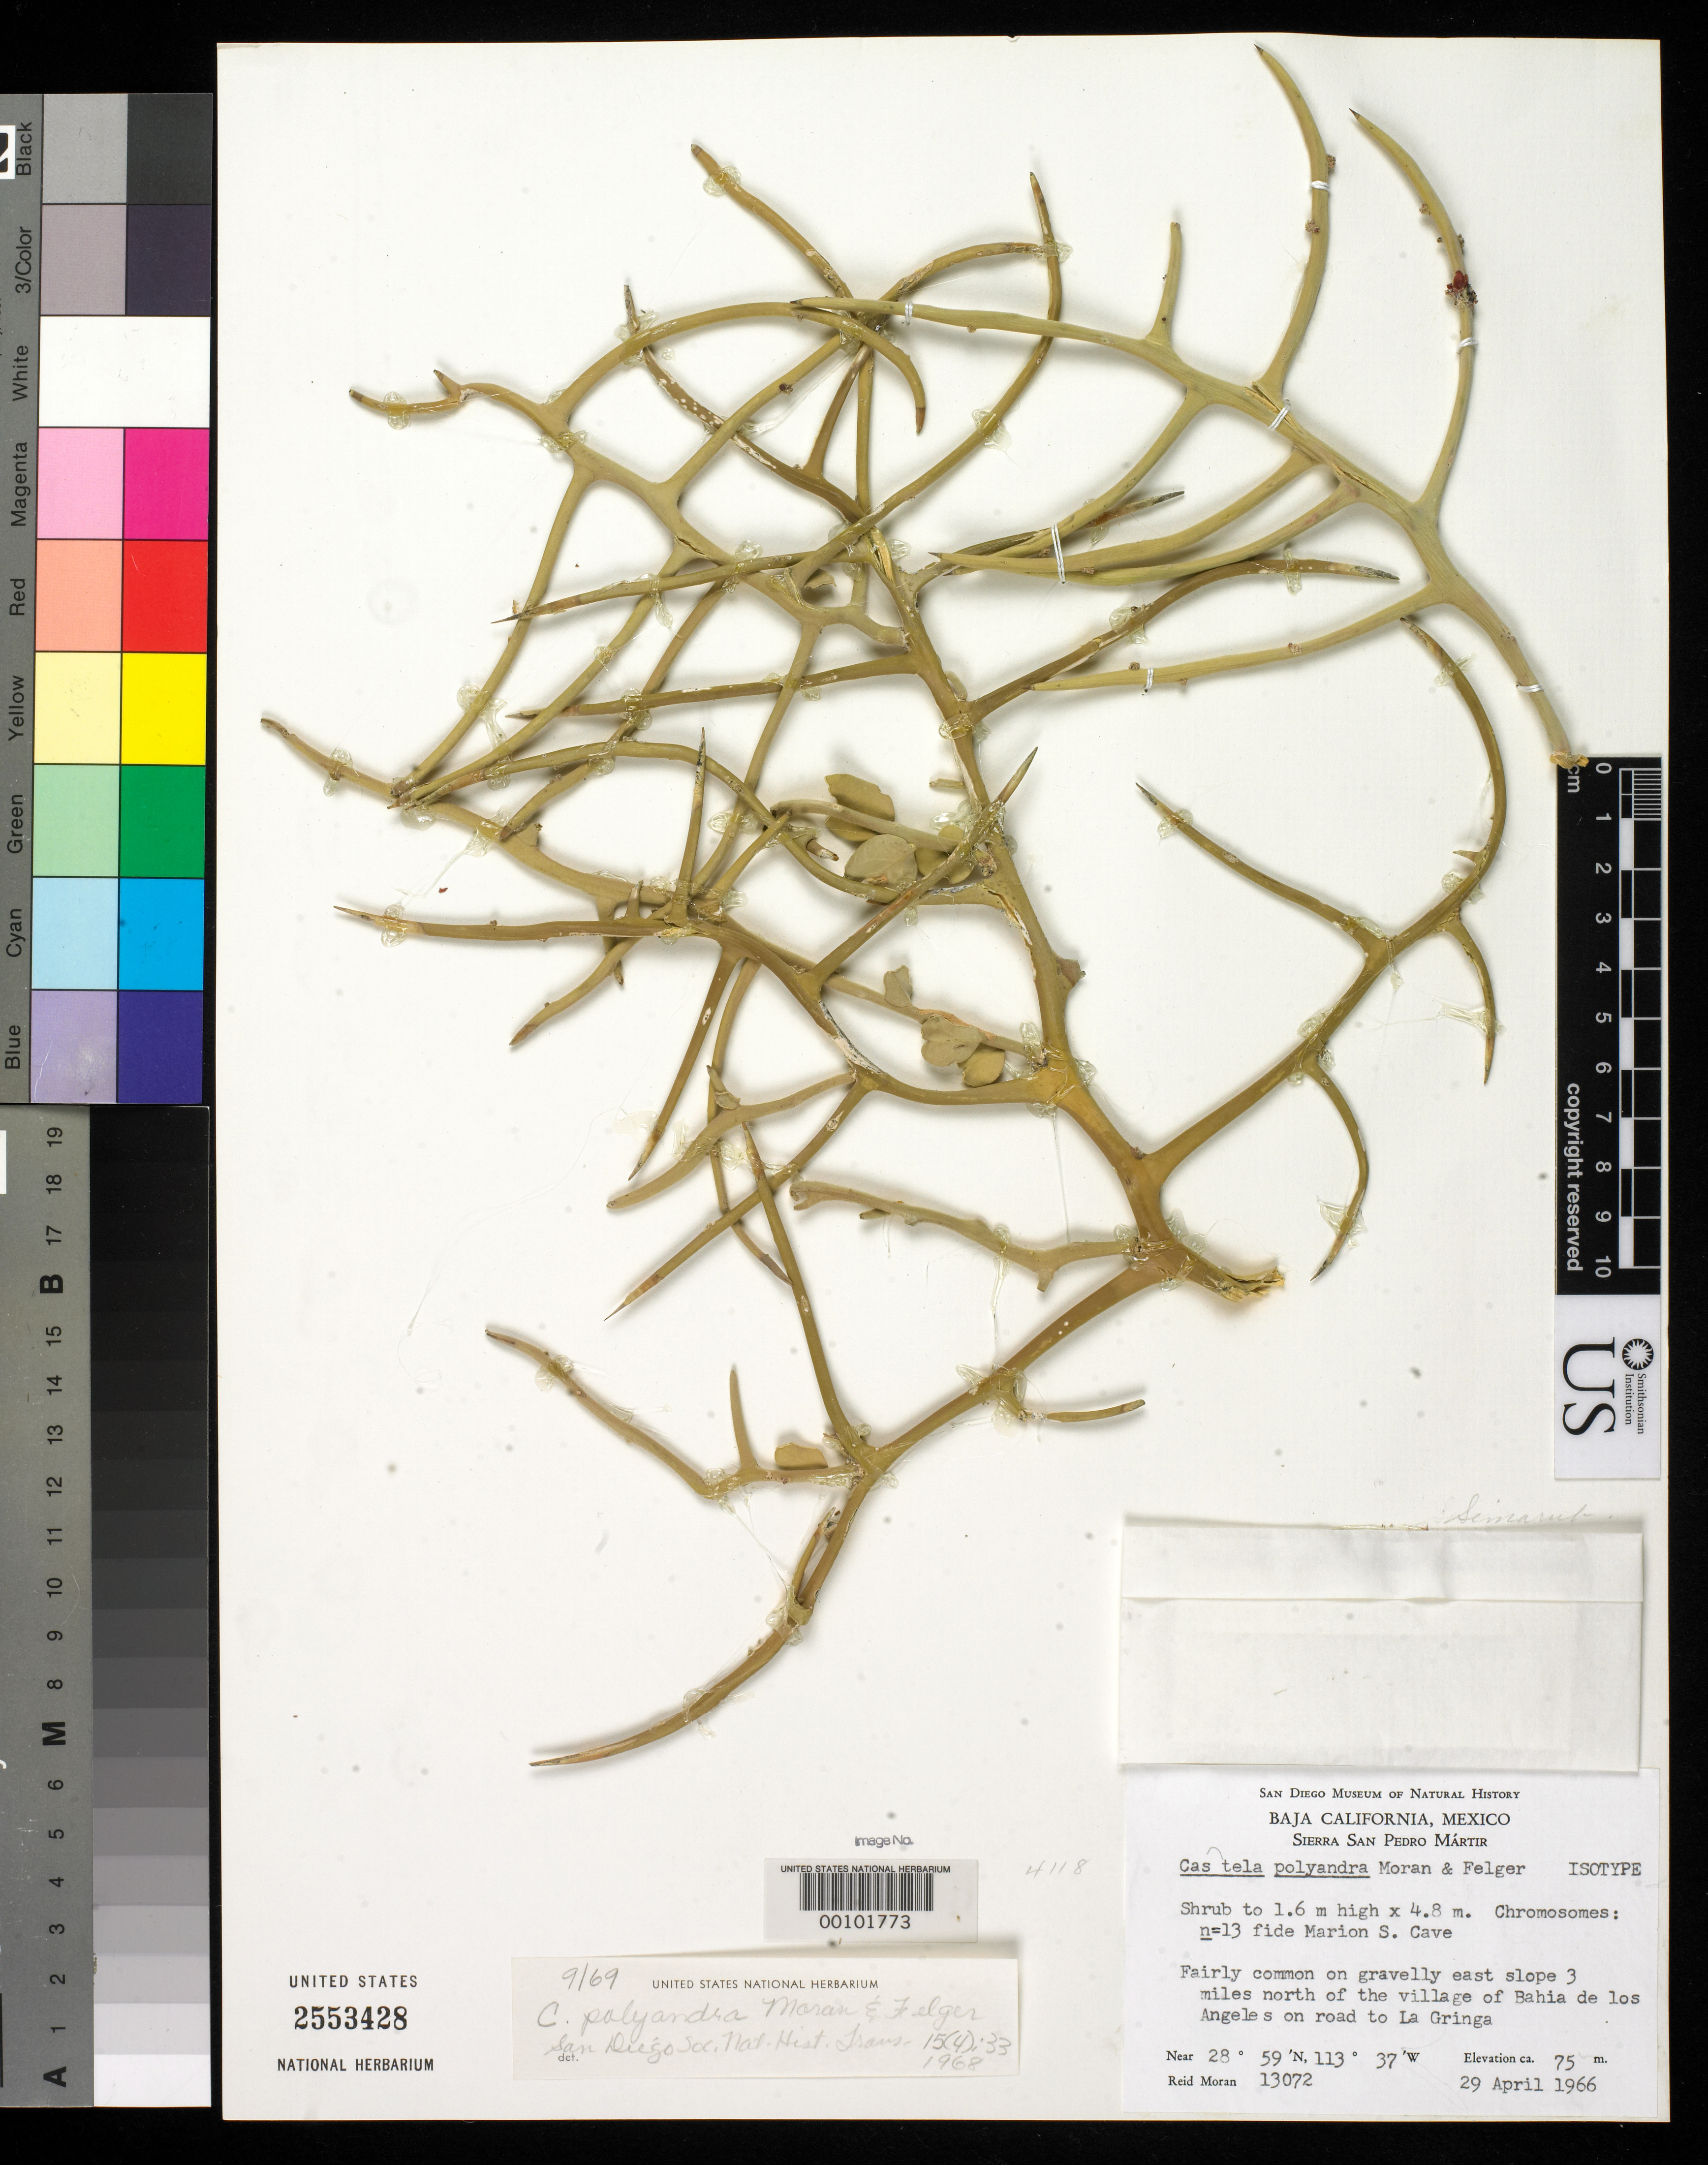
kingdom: Plantae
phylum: Tracheophyta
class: Magnoliopsida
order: Sapindales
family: Simaroubaceae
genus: Castela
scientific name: Castela polyandra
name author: Moran & Felger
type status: Isotype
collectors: R. V. Moran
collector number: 13072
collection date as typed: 29 Apr 1966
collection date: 1966-04-29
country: Mexico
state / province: Baja California Norte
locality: Sierra San Pedro Martir, Bahia de Los Angeles.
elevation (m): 75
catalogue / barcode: US 2553428